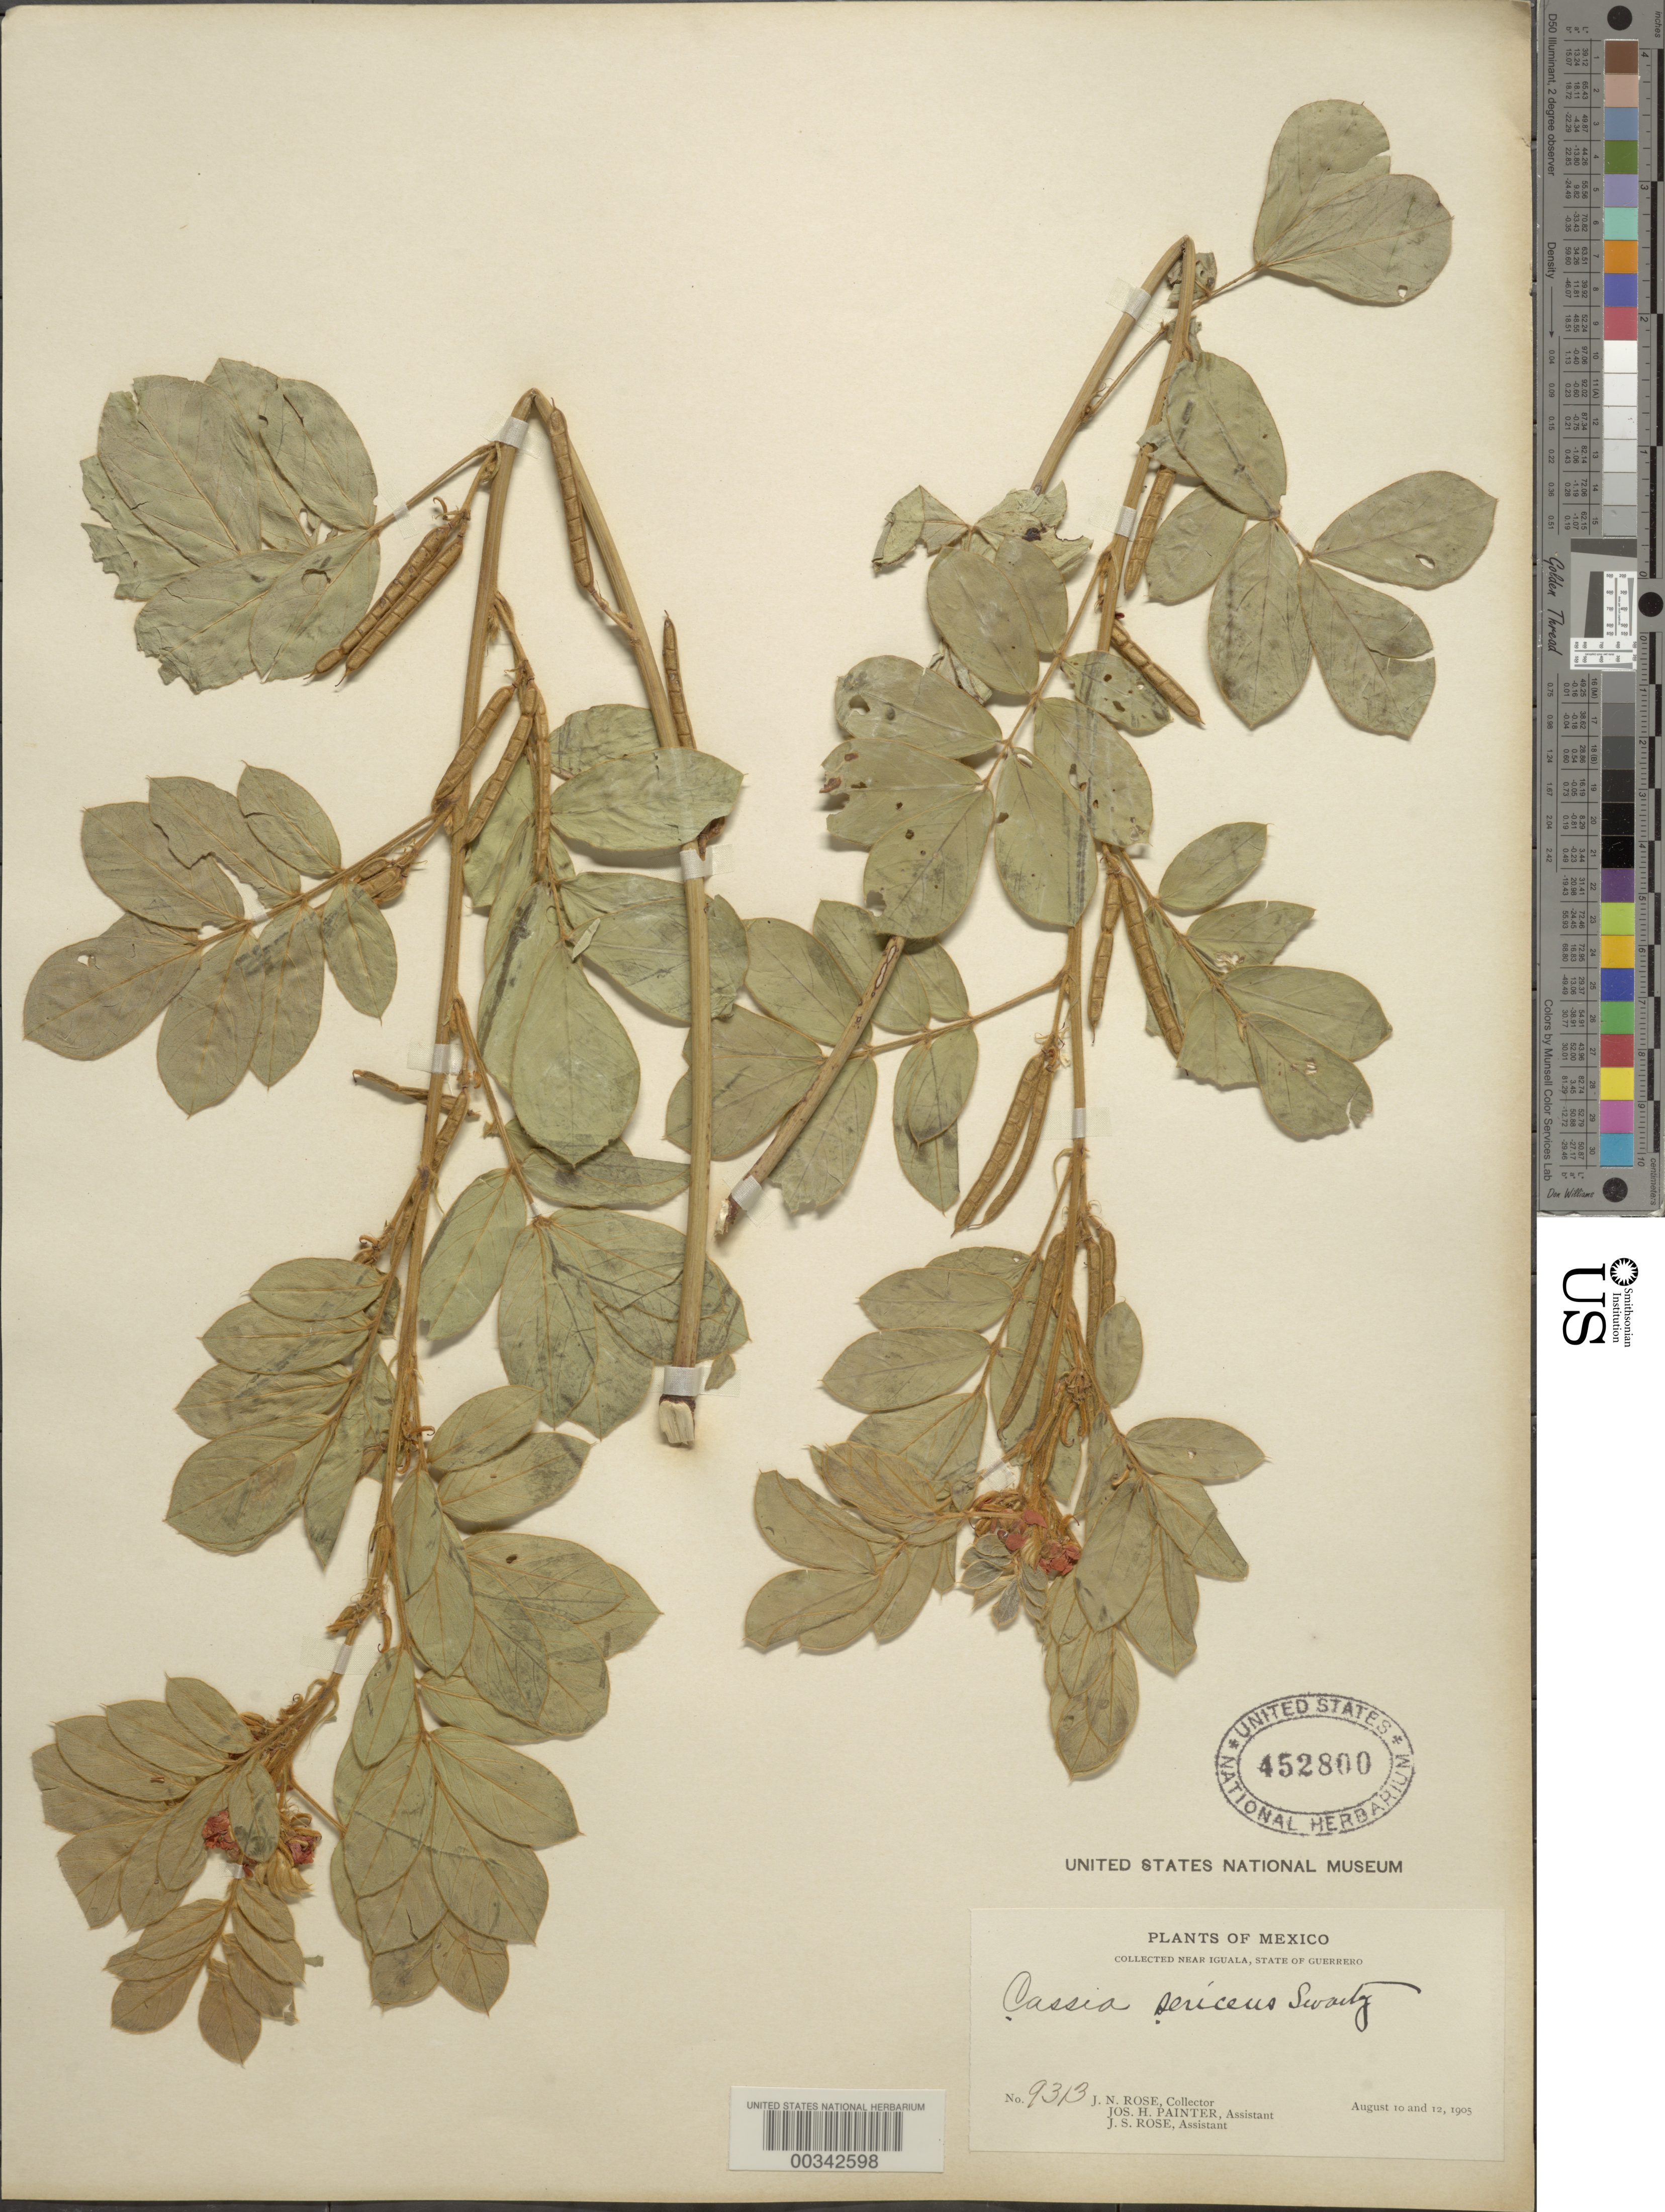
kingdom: Plantae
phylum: Tracheophyta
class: Magnoliopsida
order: Fabales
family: Fabaceae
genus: Senna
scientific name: Senna uniflora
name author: (Mill.) H.S. Irwin & Barneby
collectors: J. N. Rose, J. H. Painter & J. S. Rose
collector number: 9313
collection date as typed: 10 Aug 1905 and 12 Aug 1905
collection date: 1905-08-10,1905-08-12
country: Mexico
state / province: Guerrero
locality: Near Iguala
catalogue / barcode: US 452800